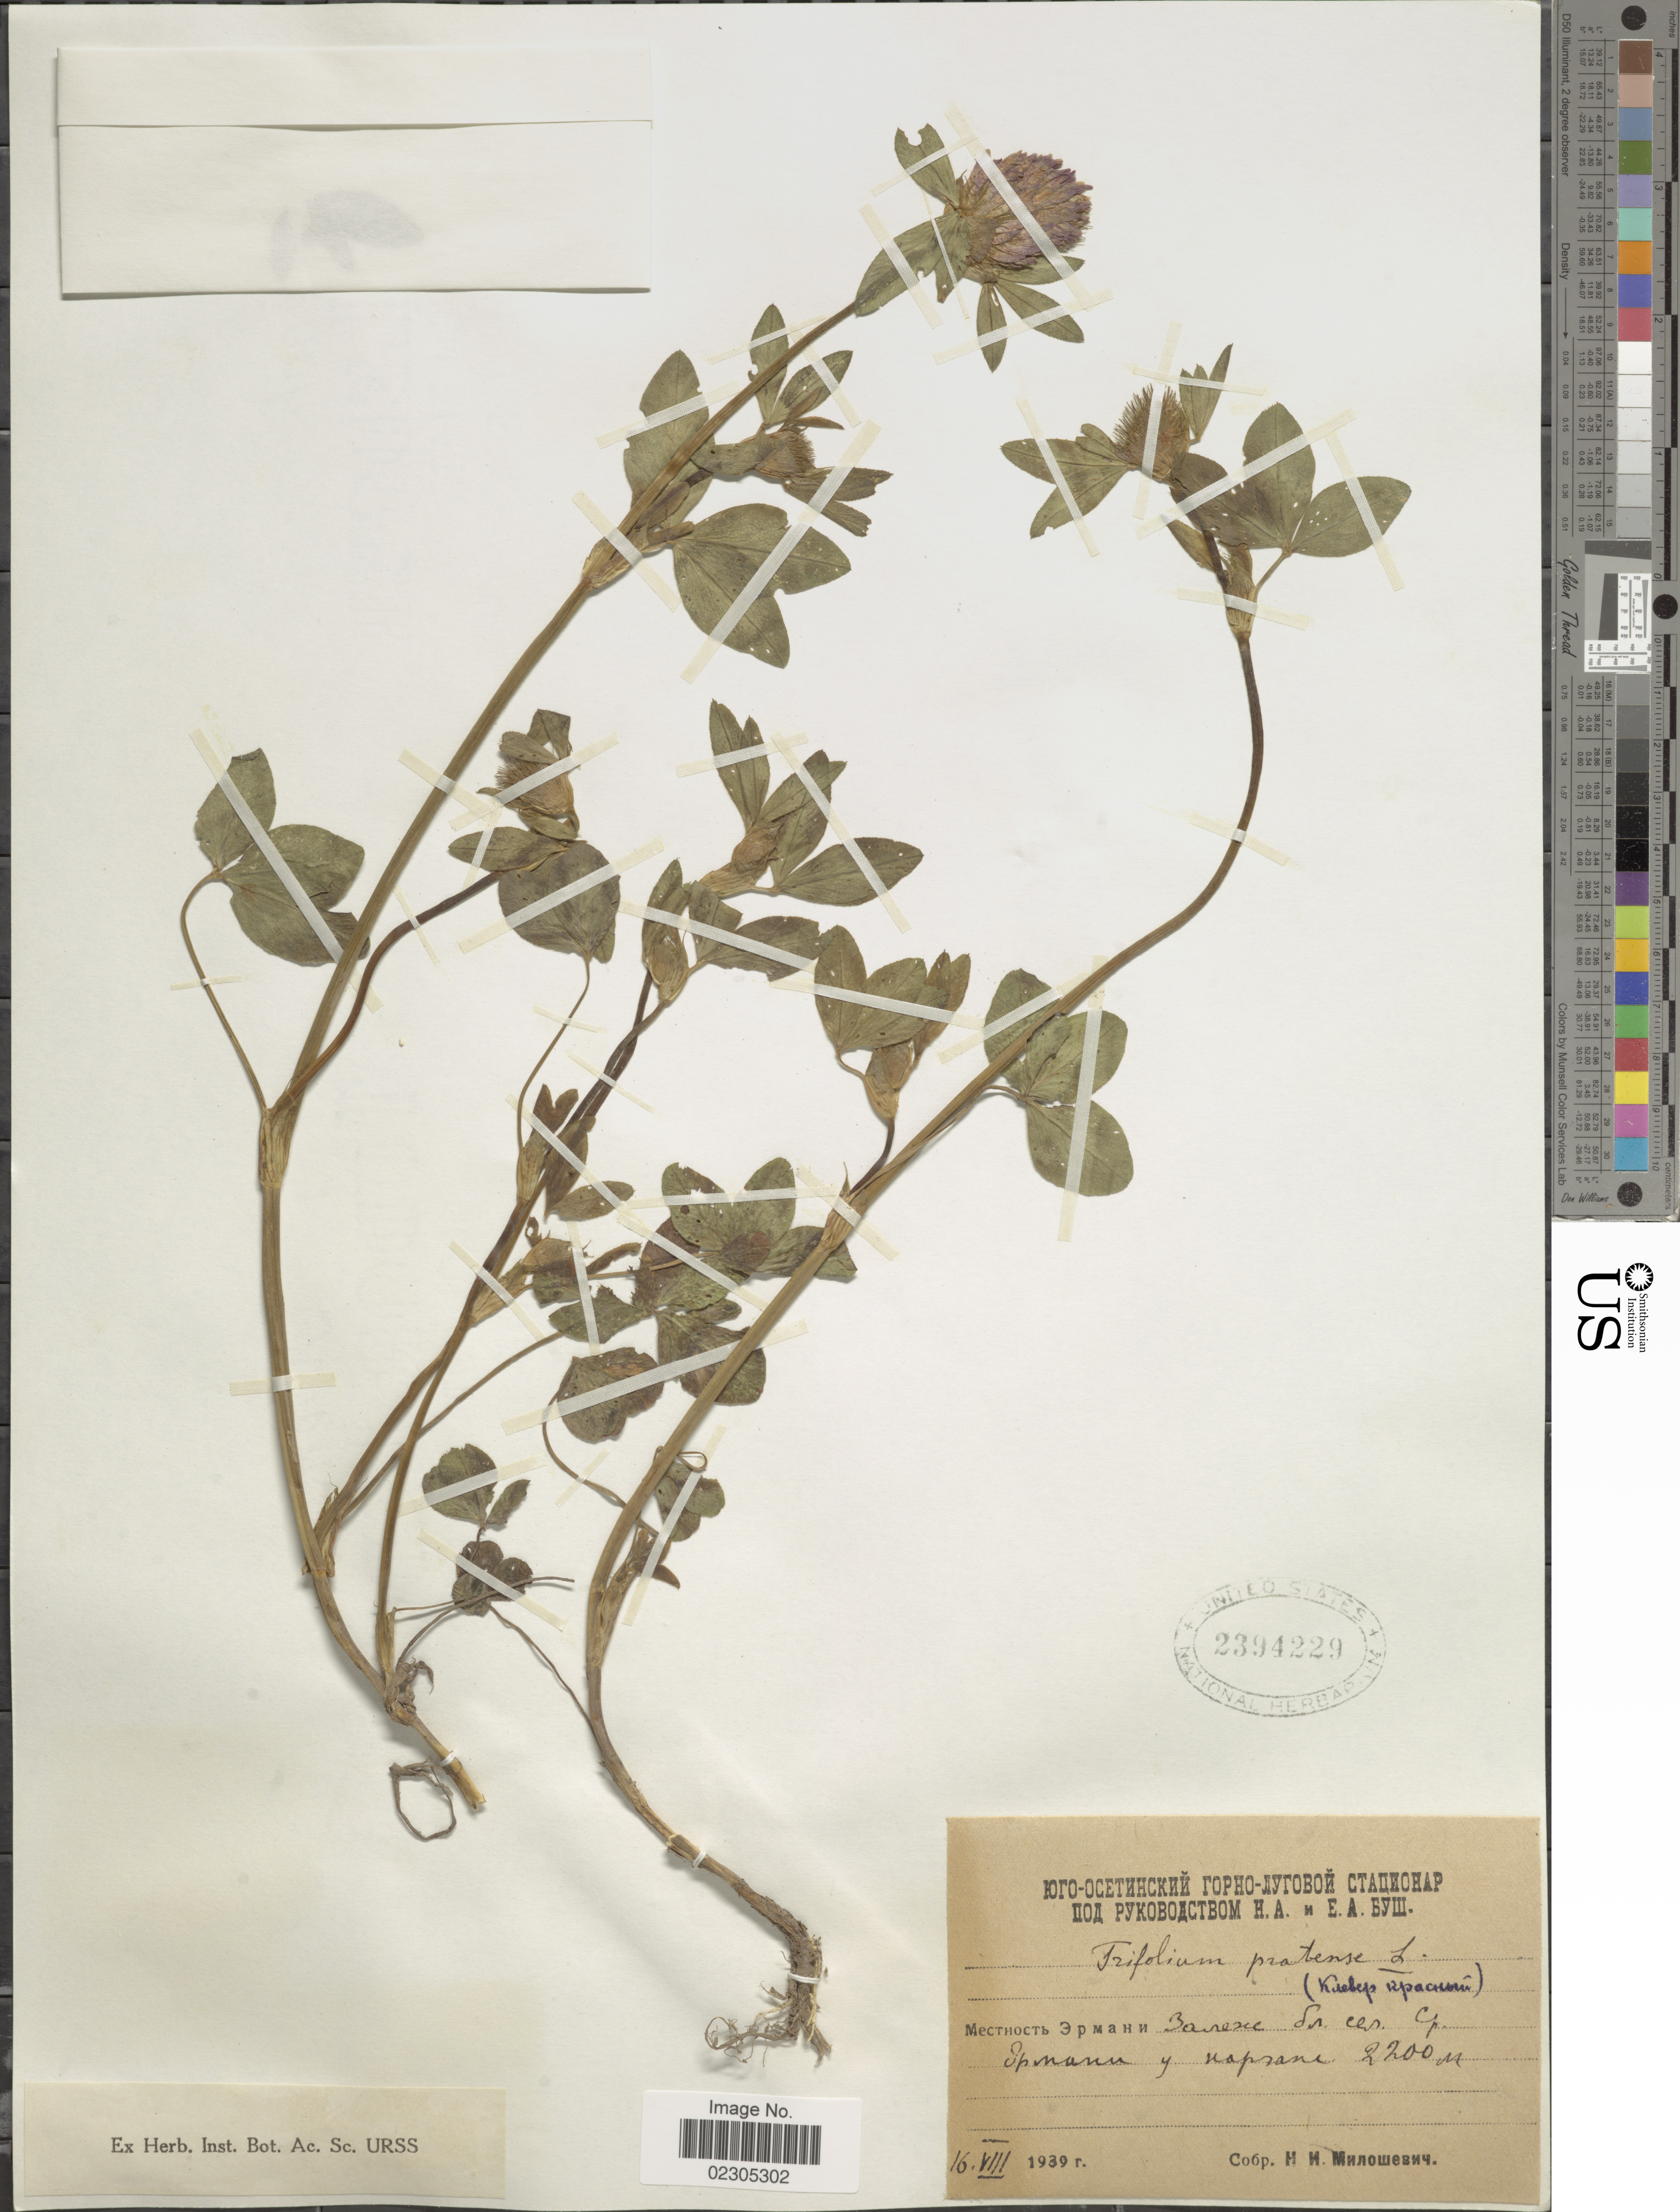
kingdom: Plantae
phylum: Tracheophyta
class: Magnoliopsida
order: Fabales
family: Fabaceae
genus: Trifolium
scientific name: Trifolium pratense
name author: L.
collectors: N. Miloshevich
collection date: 1939-08-16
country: Georgia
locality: South Oaaetia, Ermanny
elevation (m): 2200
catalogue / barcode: US 2394229